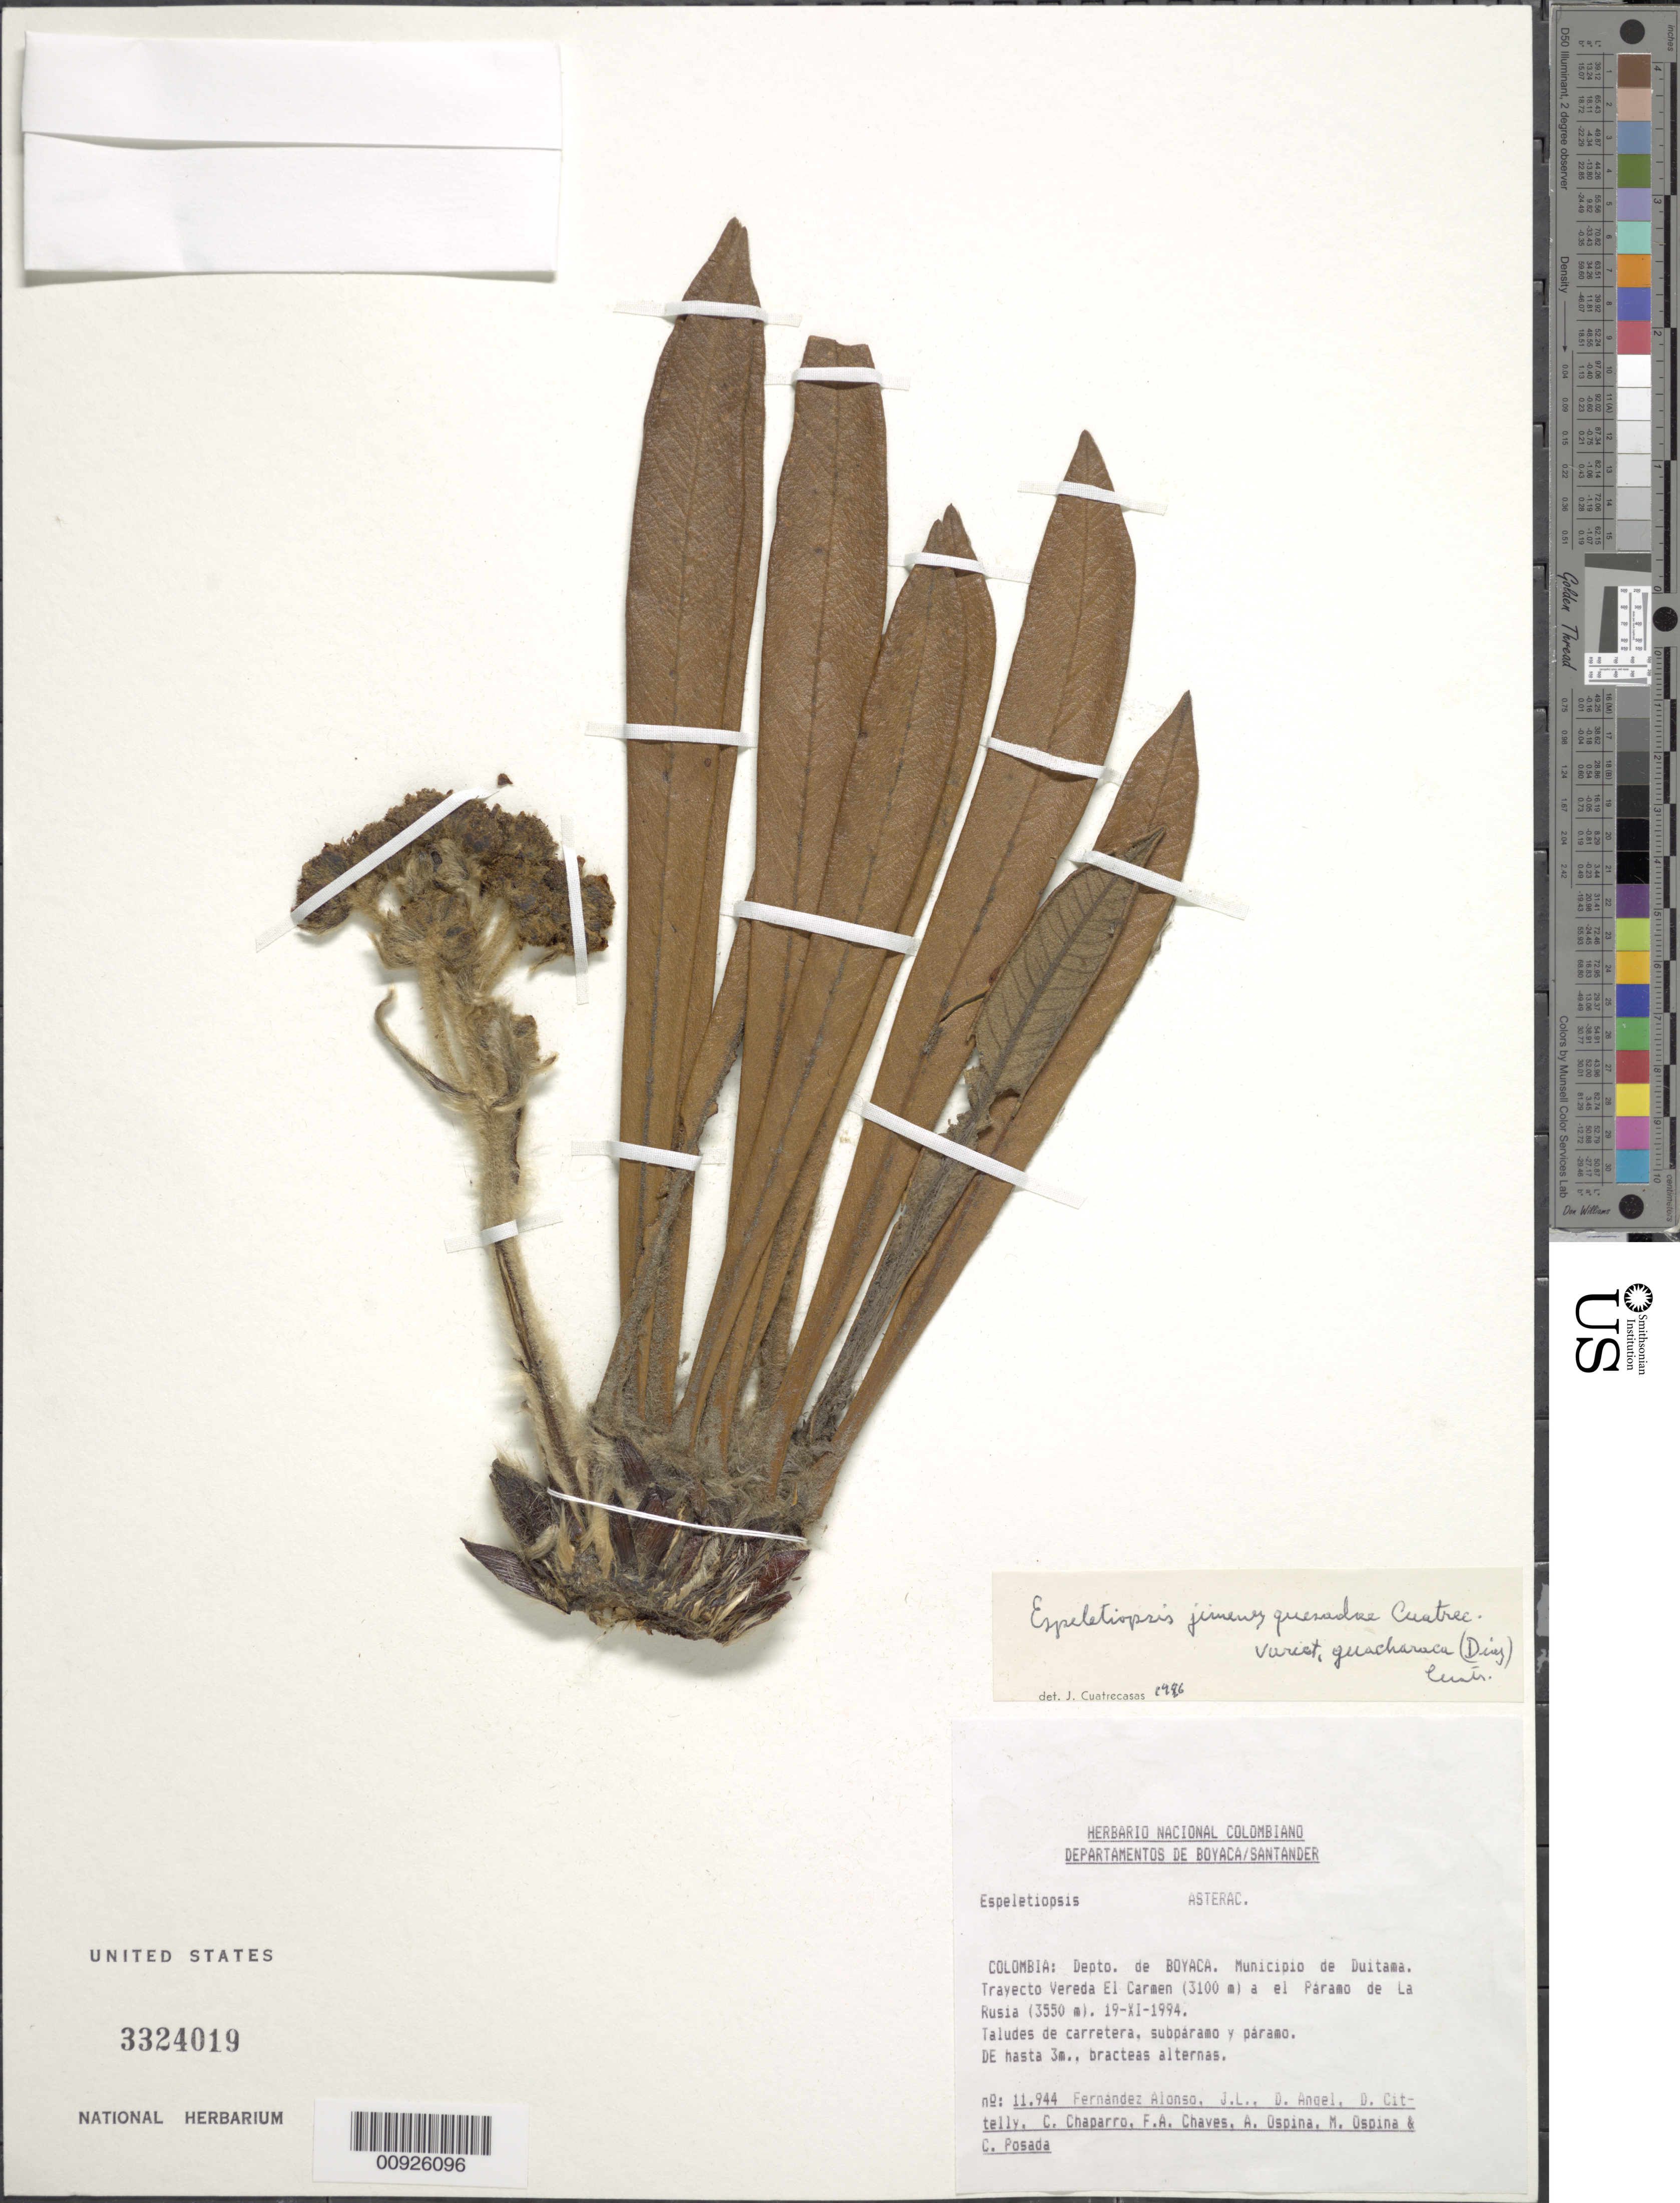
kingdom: Plantae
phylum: Tracheophyta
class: Magnoliopsida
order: Asterales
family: Asteraceae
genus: Espeletiopsis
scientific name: Espeletiopsis jimenez-quesadae var. guacharaca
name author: (S. Díaz) Cuatrec.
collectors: J. L. Fernández-Alonso, D. Angel, D. Cittelly, F. Chaves & et al.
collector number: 11944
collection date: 1994-11-19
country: Colombia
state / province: Boyacá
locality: Depto. de Boyacá. Municipio de Duitama. Trayecto Vereda El Carmen a el Paramo de La Rusia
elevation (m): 3100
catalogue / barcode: US 3324019